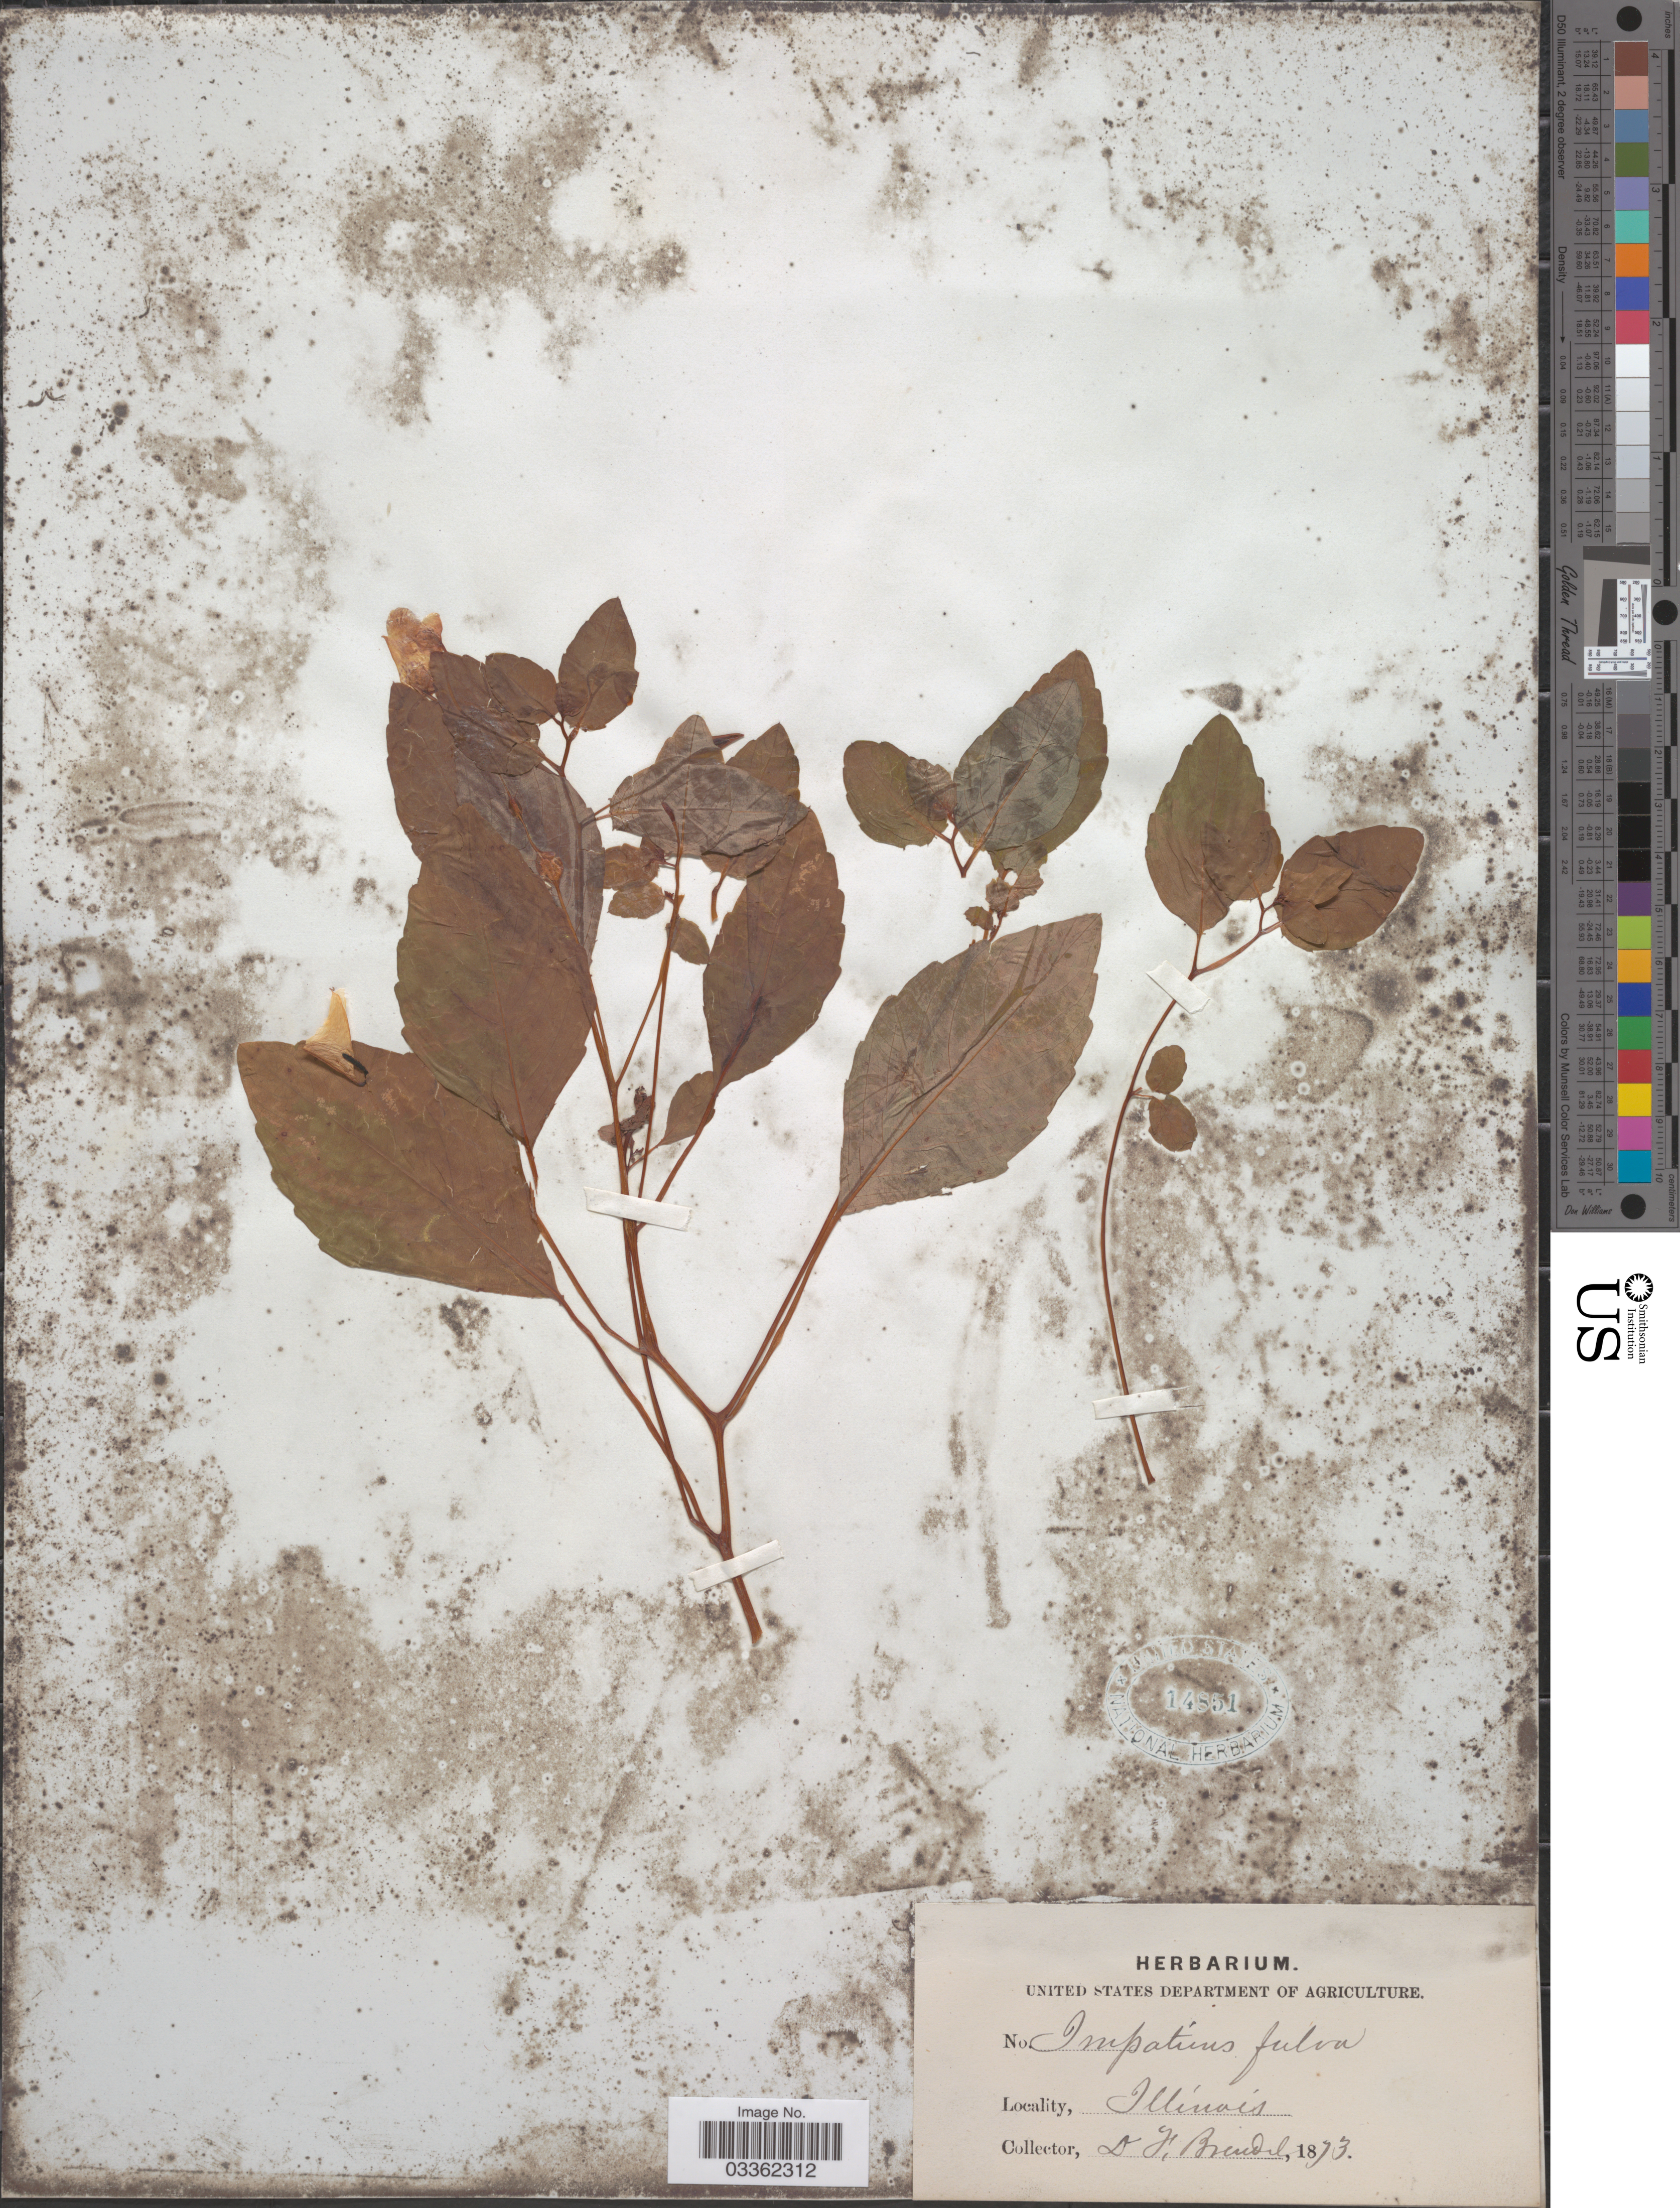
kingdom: Plantae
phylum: Tracheophyta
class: Magnoliopsida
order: Ericales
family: Balsaminaceae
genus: Impatiens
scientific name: Impatiens capensis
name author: Meerb.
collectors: F. Brendel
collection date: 1873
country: United States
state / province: Illinois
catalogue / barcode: US 14851